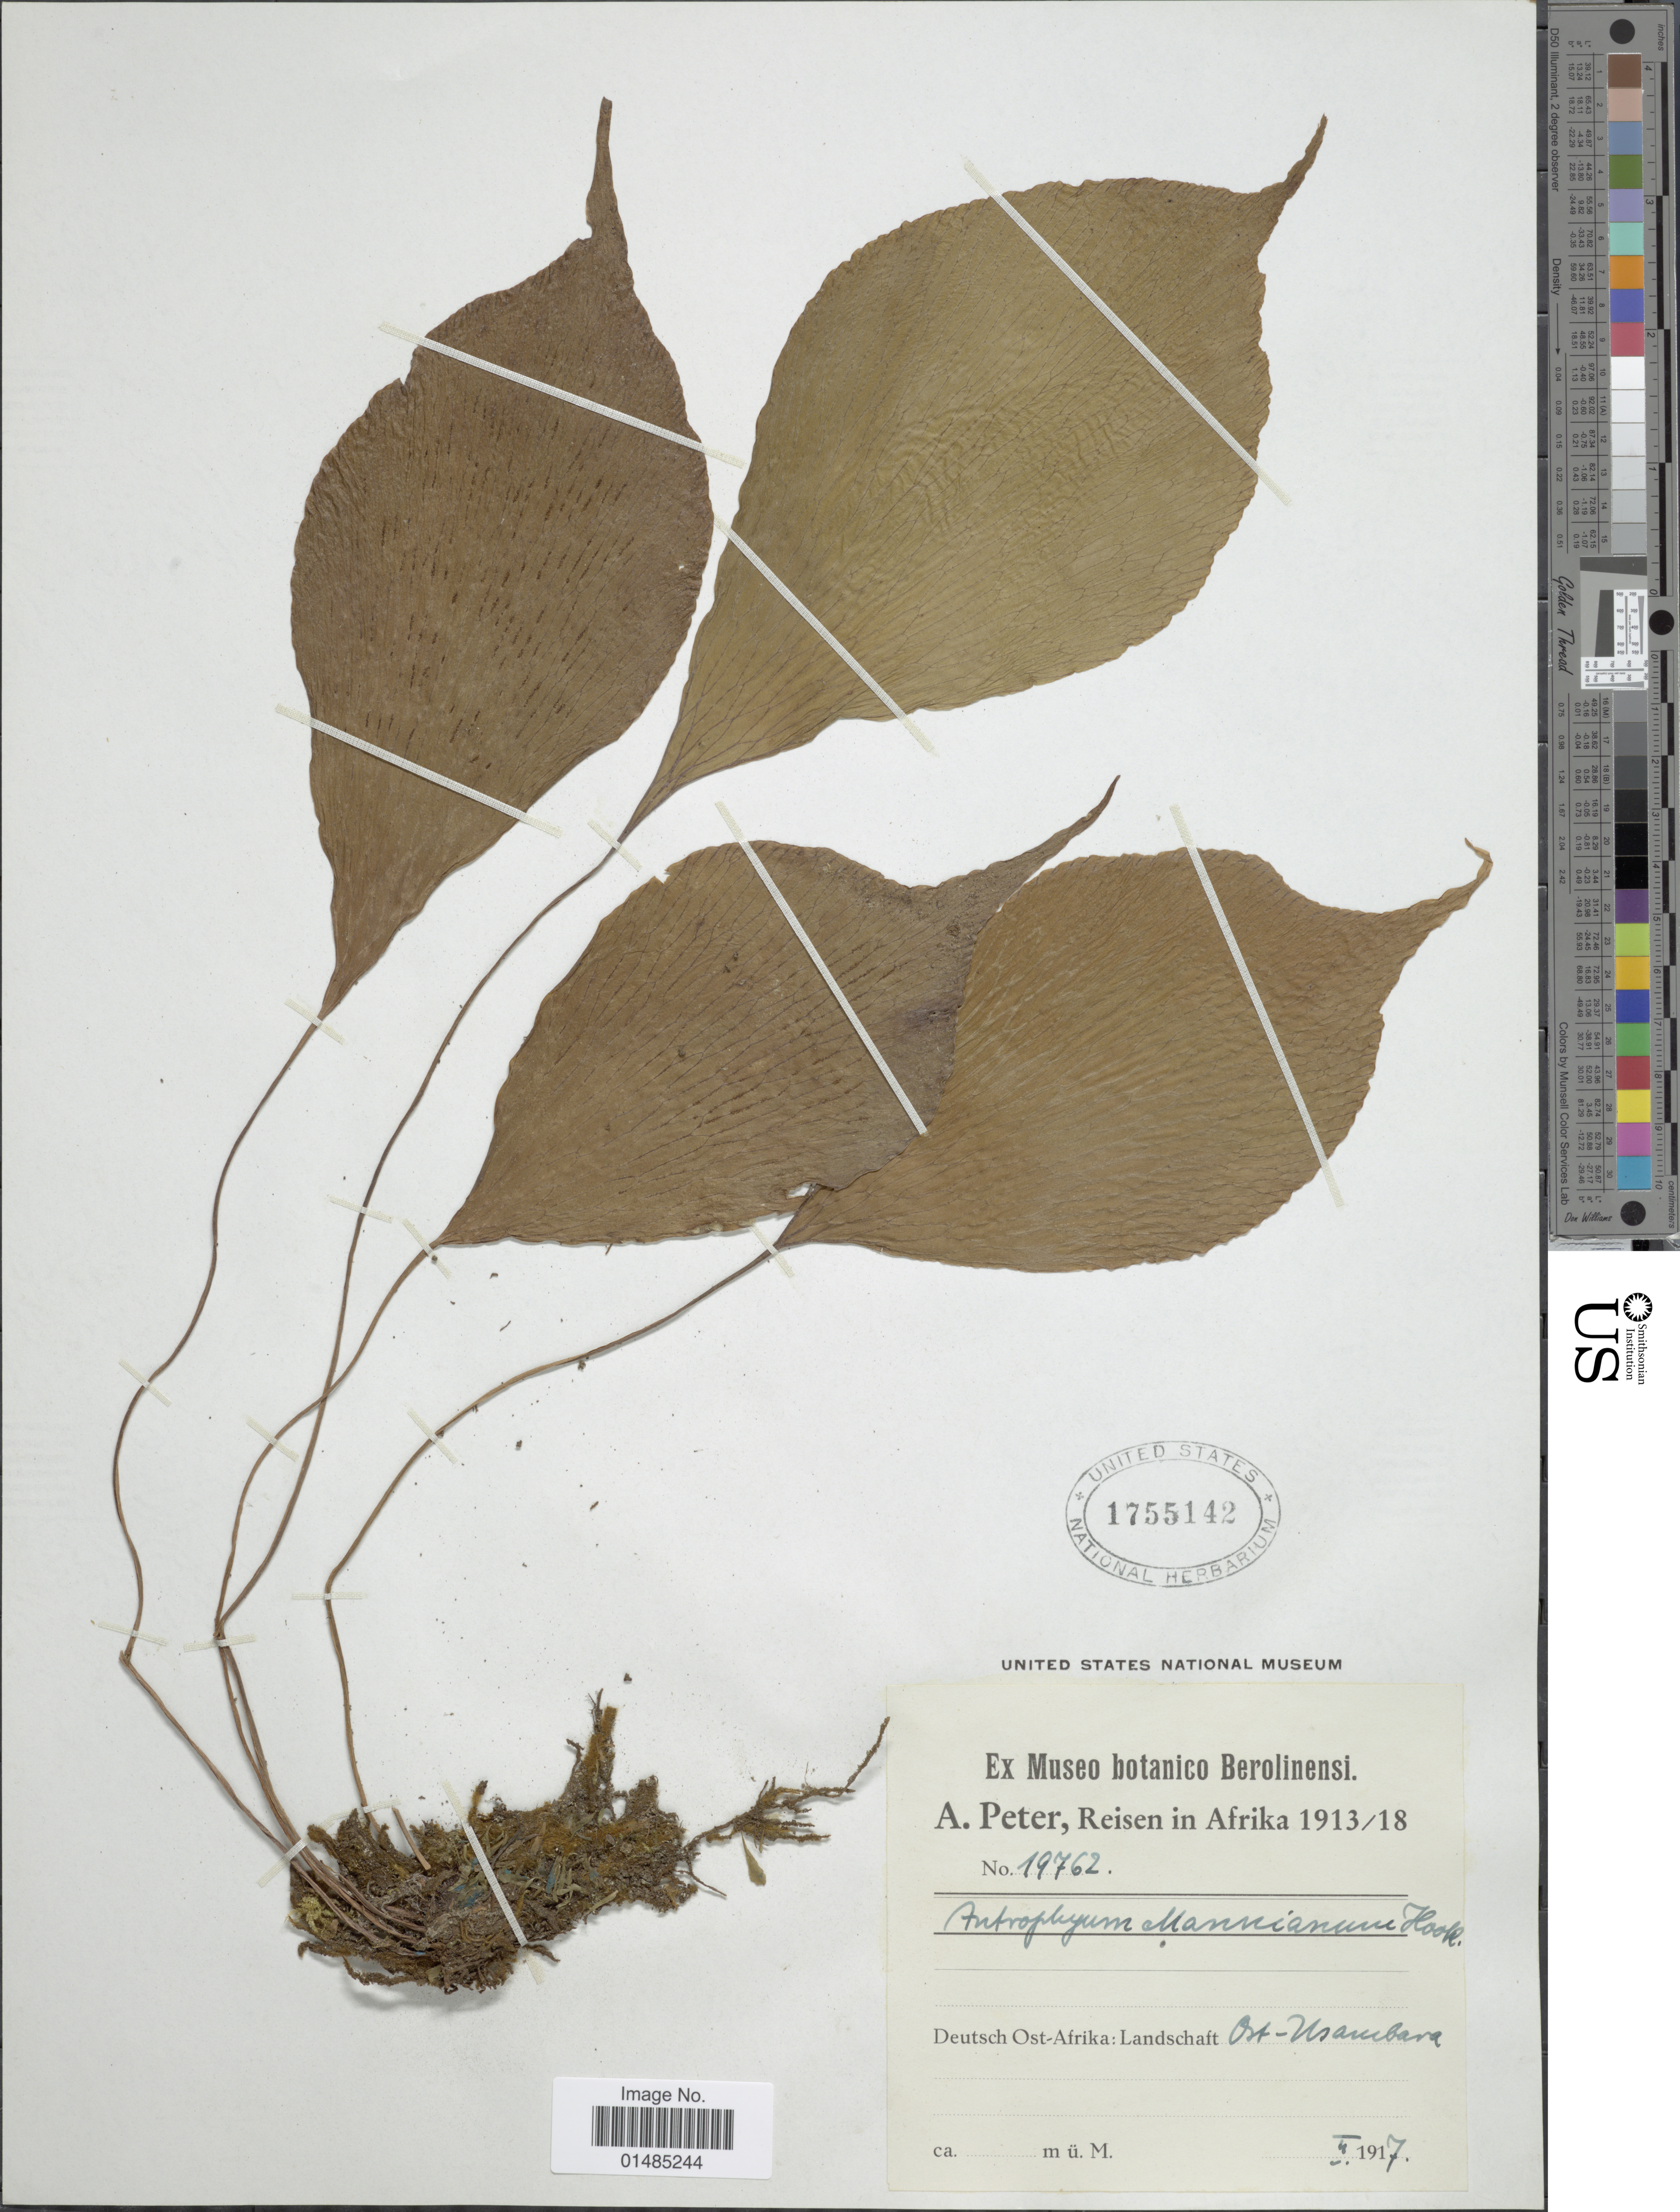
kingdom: Plantae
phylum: Tracheophyta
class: Polypodiopsida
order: Polypodiales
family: Pteridaceae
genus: Antrophyum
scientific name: Antrophyum mannianum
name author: Hook.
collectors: ex Mus. Bot. Berolinensi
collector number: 19762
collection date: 1917-02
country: Tanzania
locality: Deutsch Ost-Afrika: Landschaft Ost-Usambara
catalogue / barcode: US 1755142